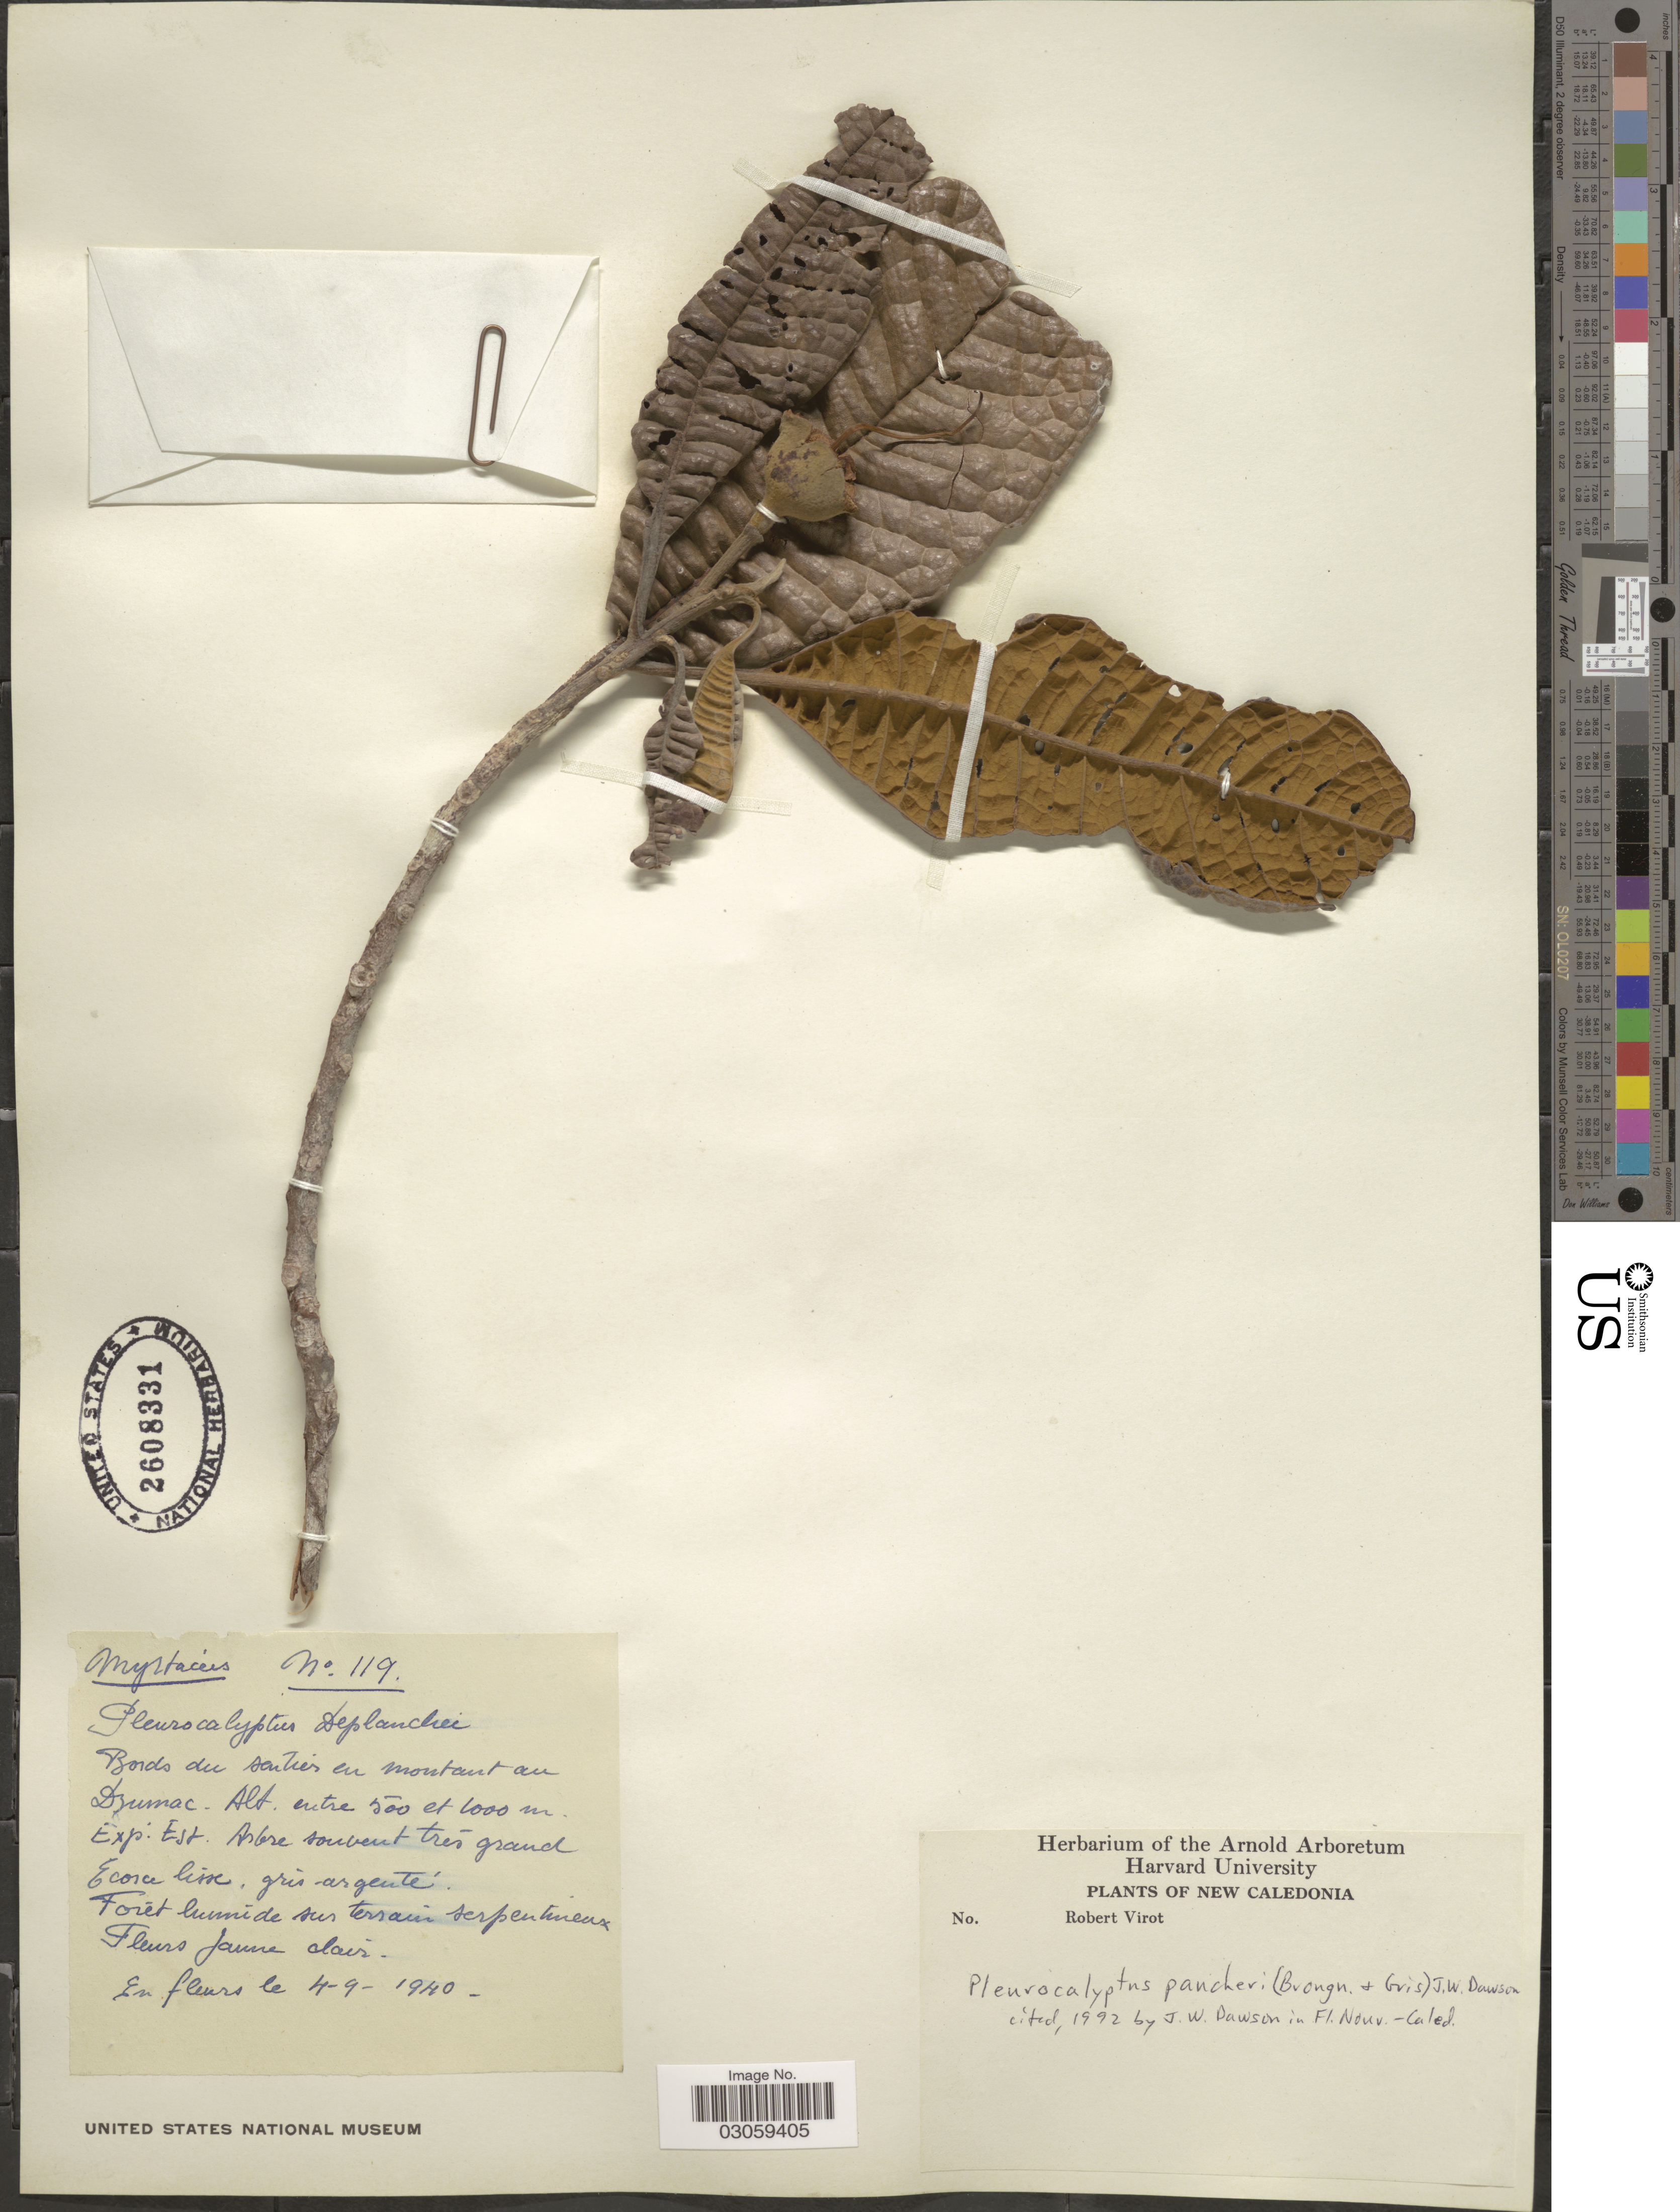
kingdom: Plantae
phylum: Tracheophyta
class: Magnoliopsida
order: Myrtales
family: Myrtaceae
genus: Pleurocalyptus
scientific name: Pleurocalyptus pancheri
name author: (Brongn. & Gris) J.W. Dawson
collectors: R. Virot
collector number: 119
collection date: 1940-09-04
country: New Caledonia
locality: Bords du sentier en montant au Dzumac.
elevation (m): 500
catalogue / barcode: US 2608331